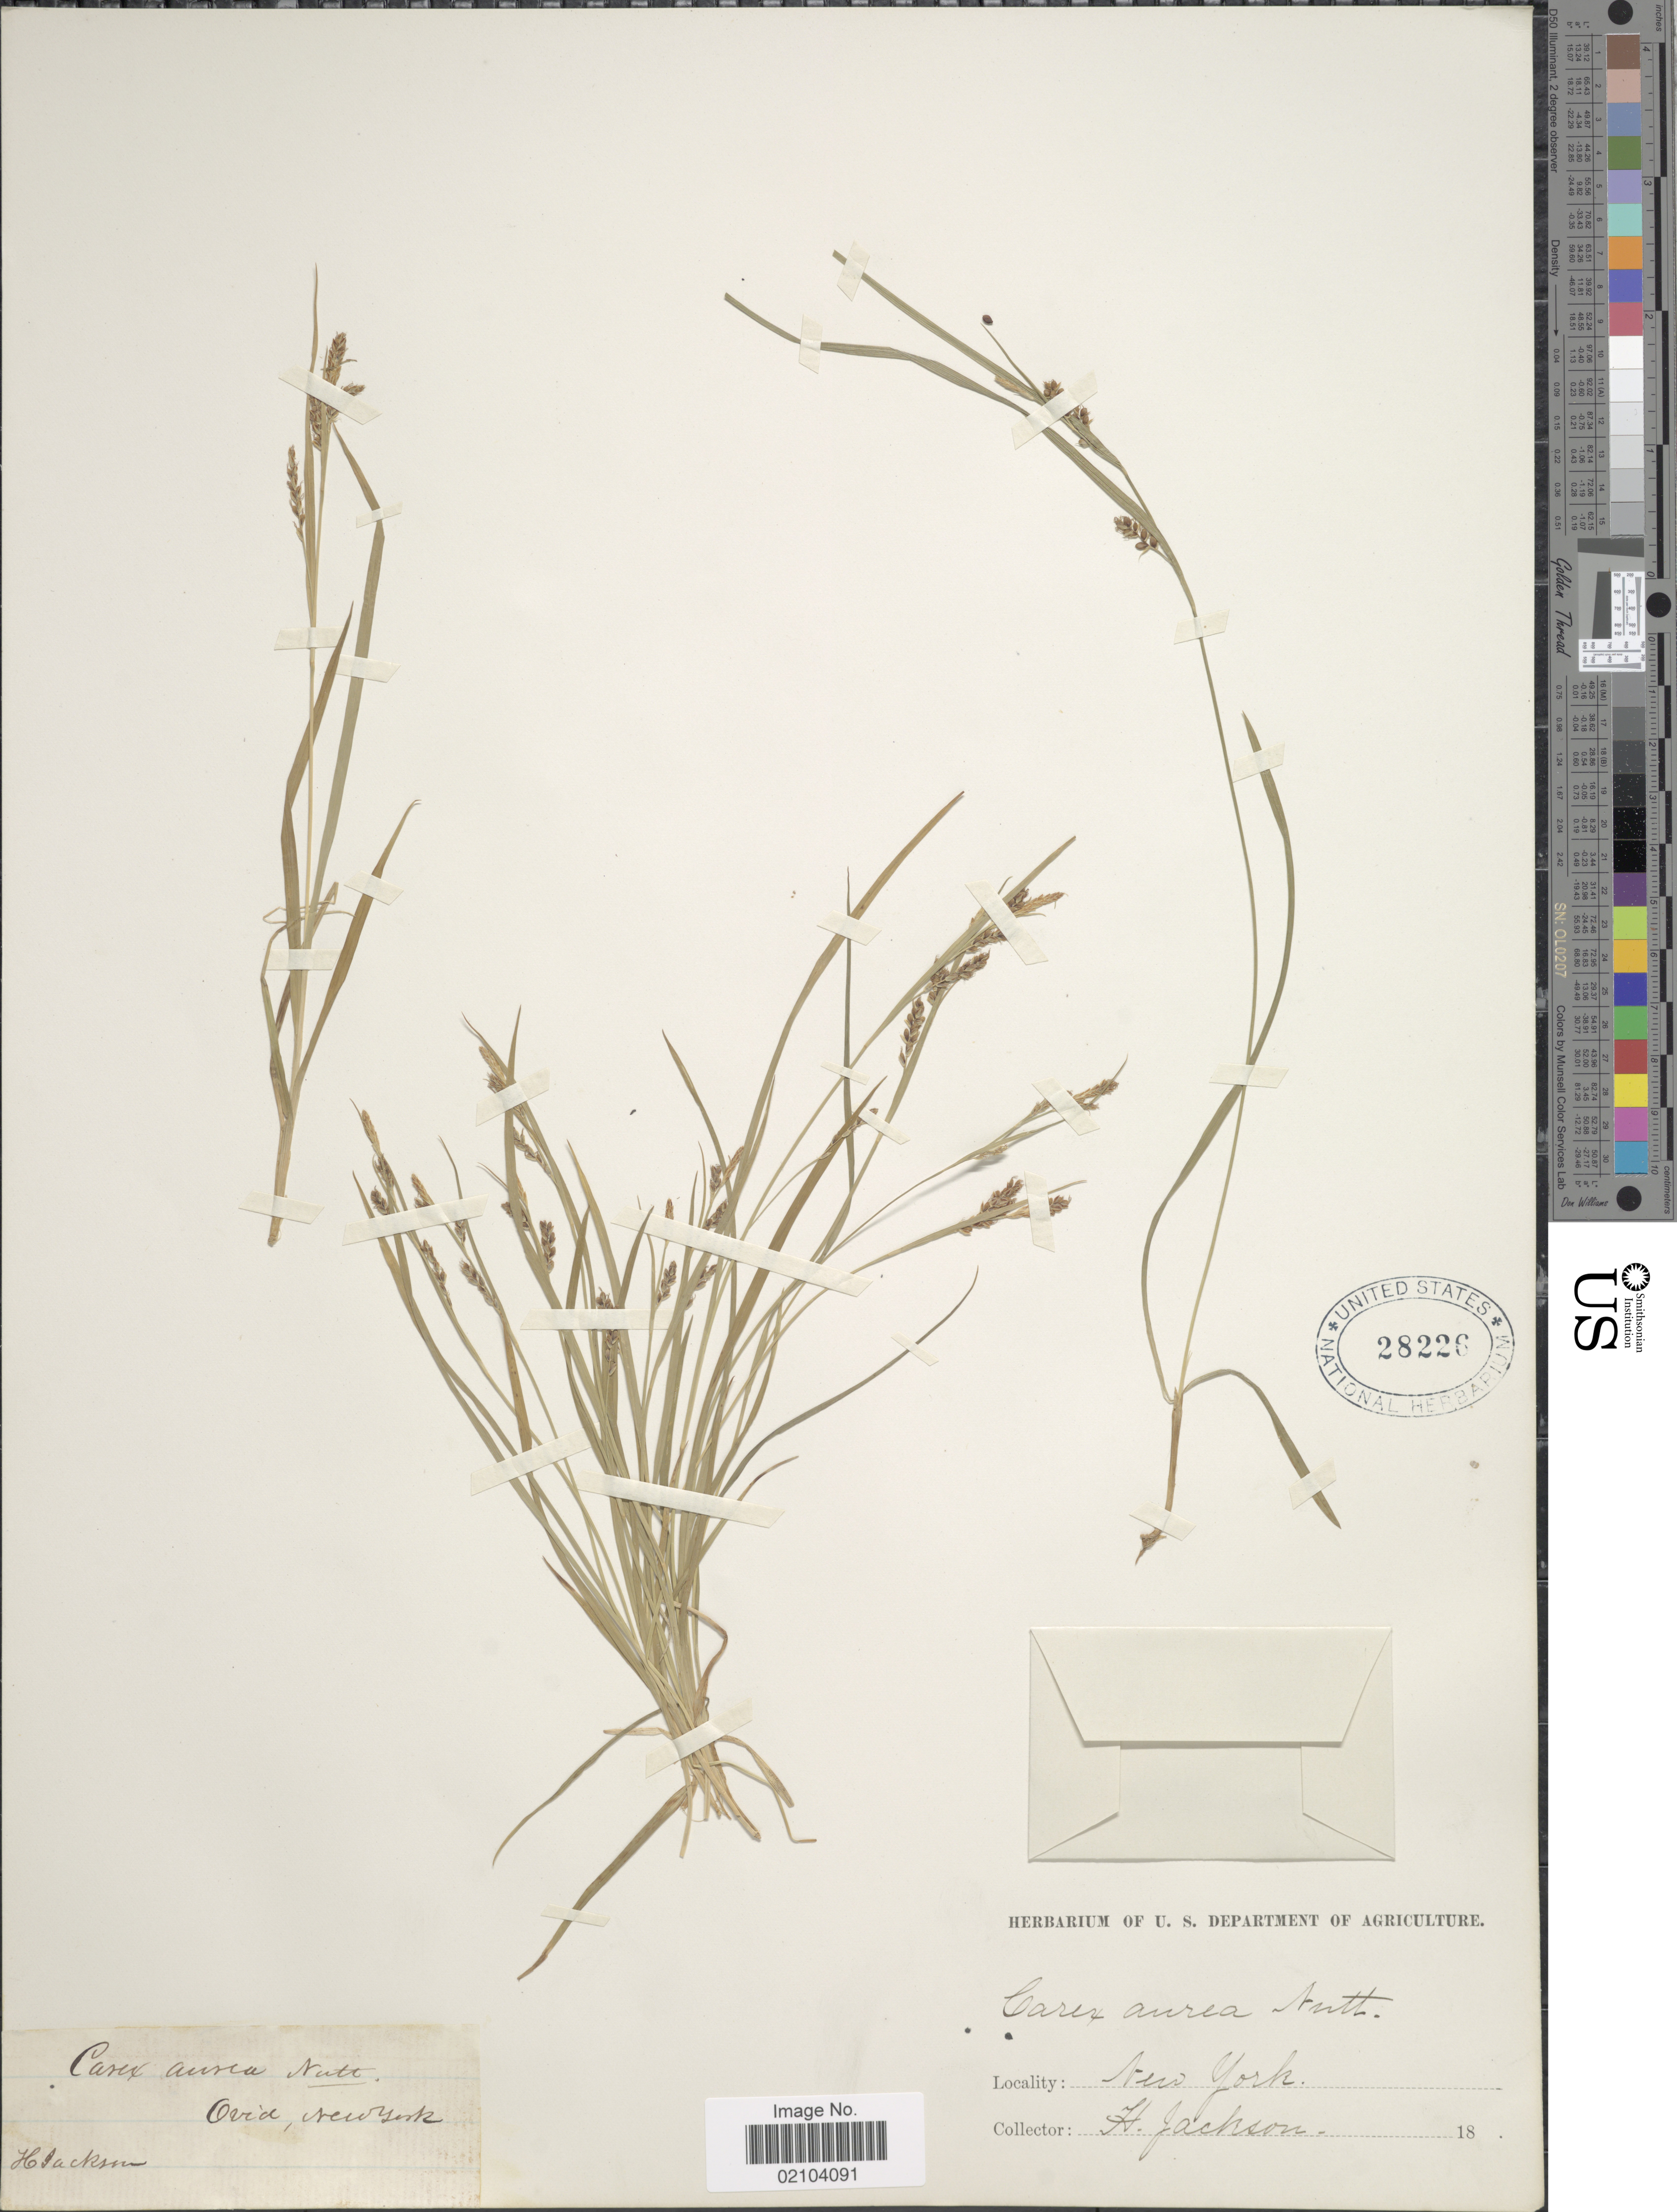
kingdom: Plantae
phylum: Tracheophyta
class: Liliopsida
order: Poales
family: Cyperaceae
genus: Carex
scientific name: Carex aurea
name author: Nutt.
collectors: H. Jackson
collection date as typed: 18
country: United States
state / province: New York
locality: Ovid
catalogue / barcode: US 28226